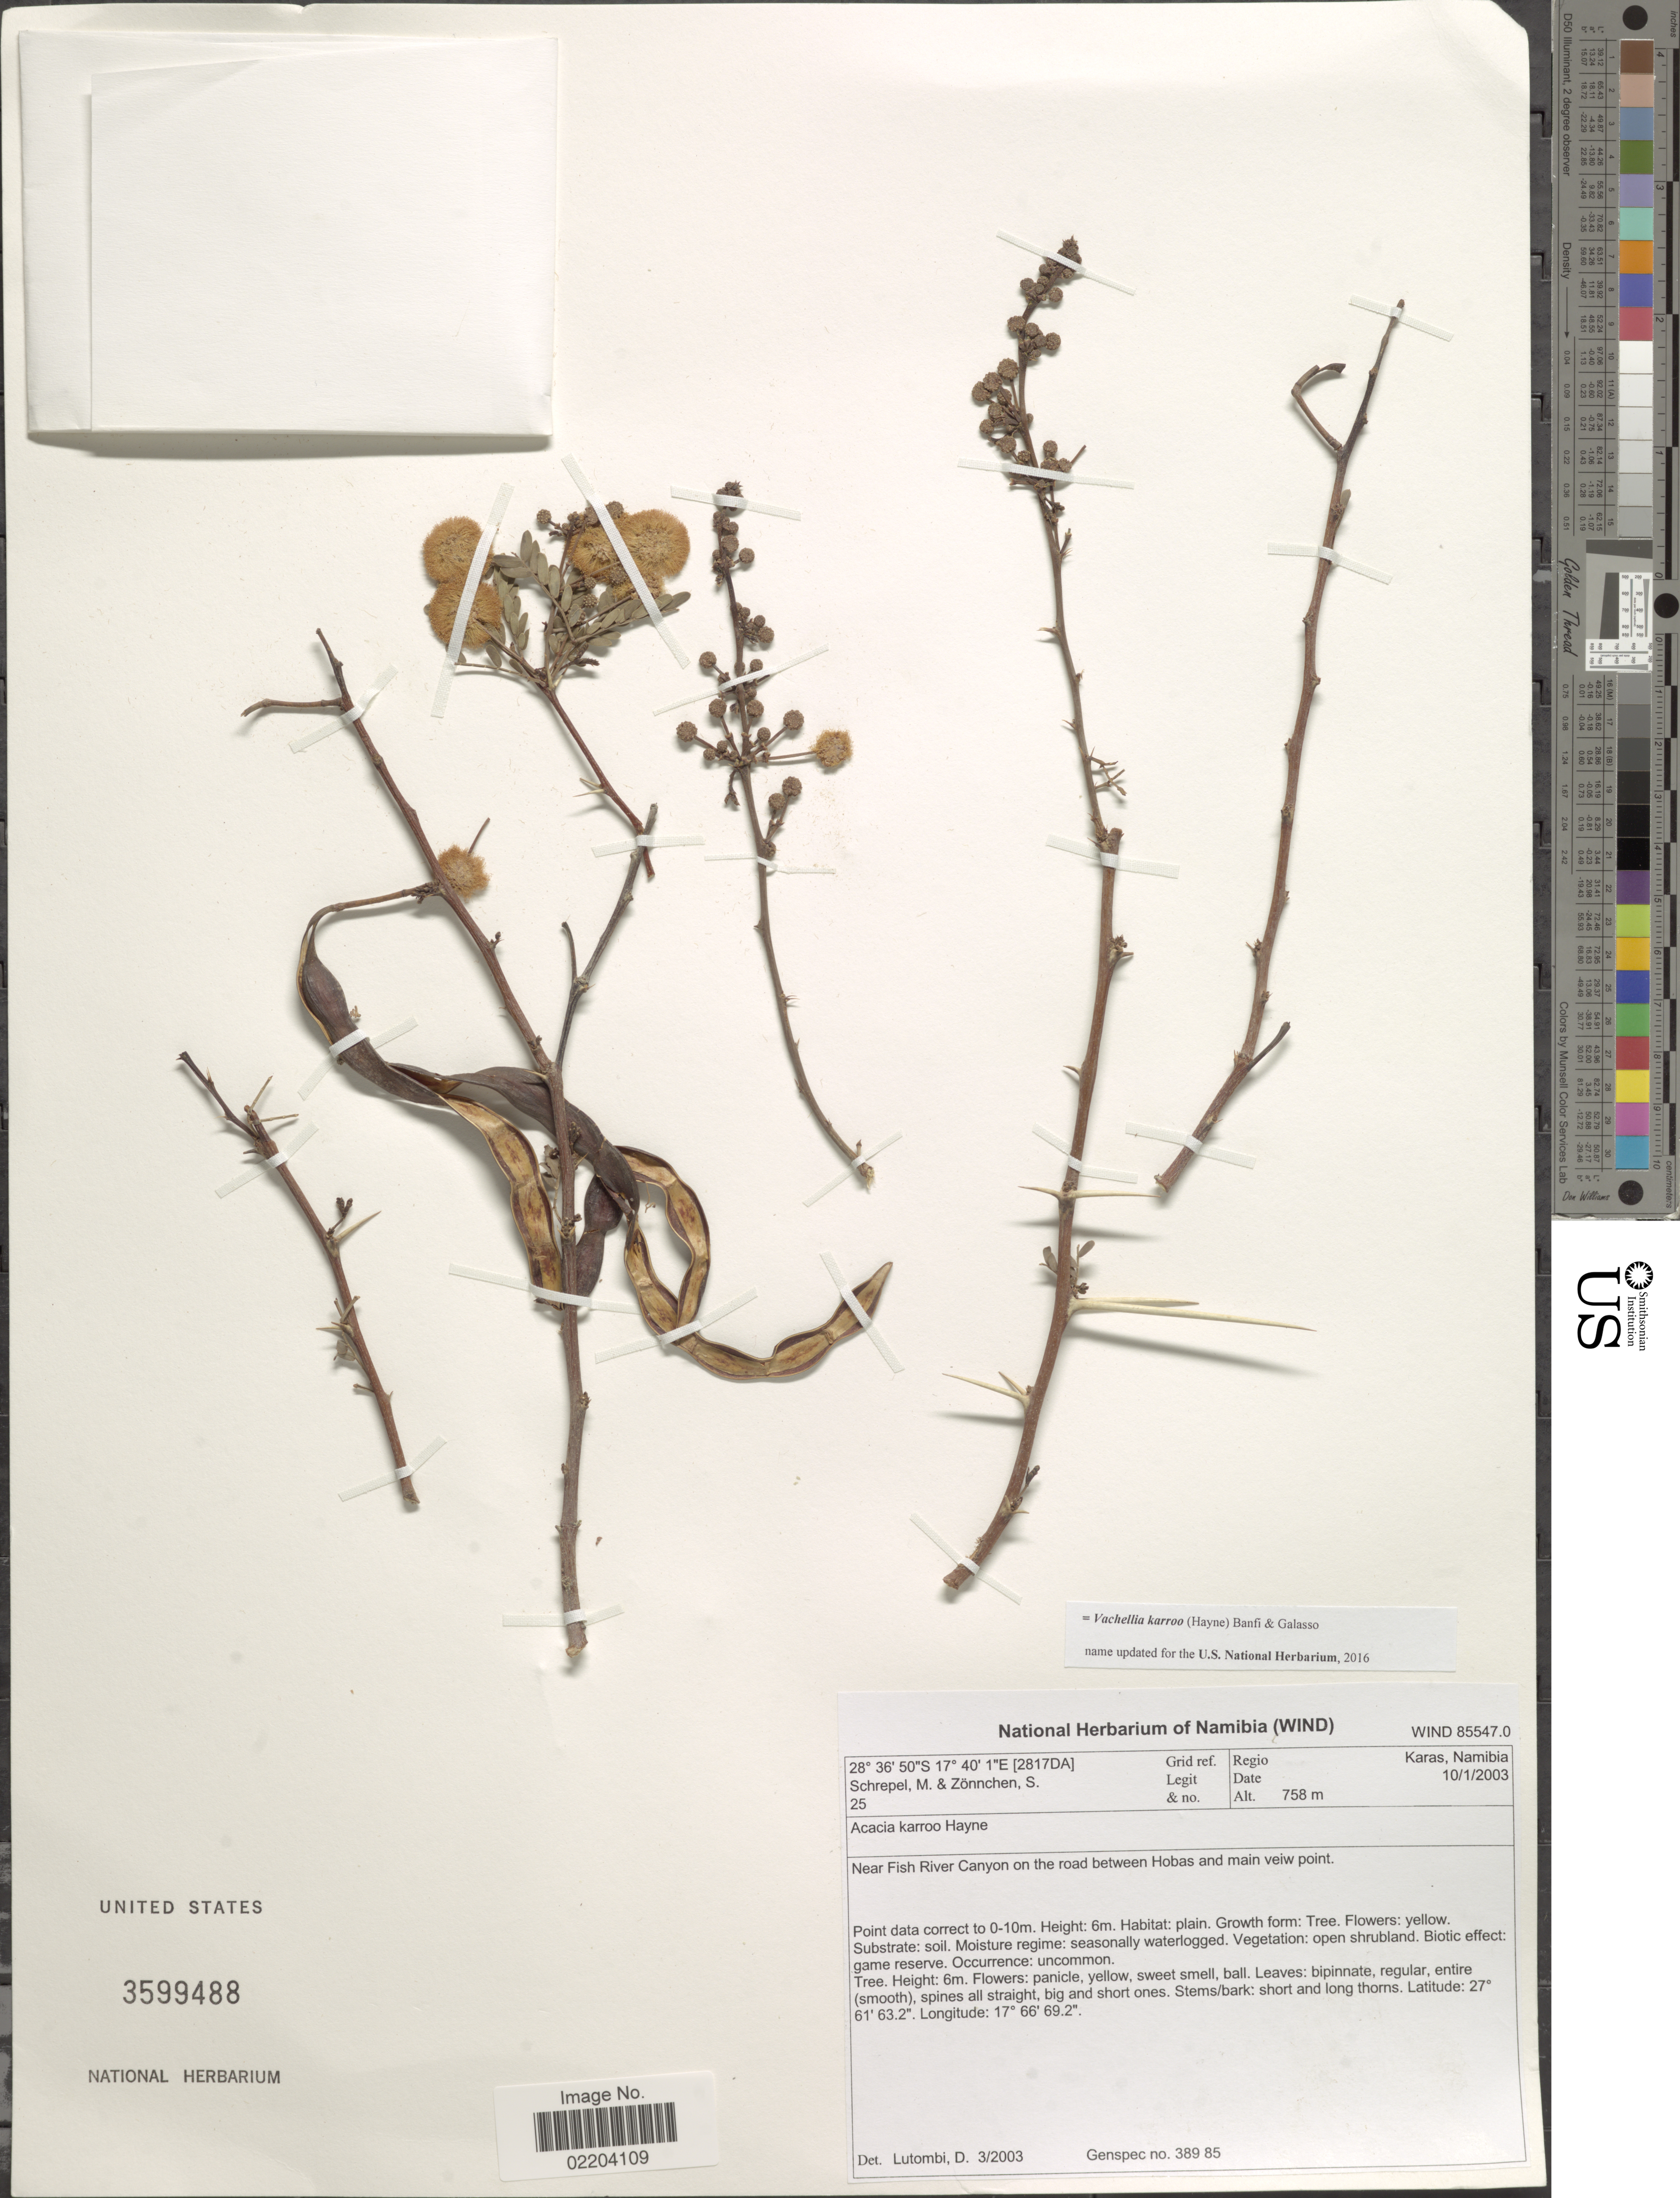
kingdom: Plantae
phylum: Tracheophyta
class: Magnoliopsida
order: Fabales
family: Fabaceae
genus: Vachellia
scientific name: Vachellia karroo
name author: (Hayne) Banfi & Galasso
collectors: M. Schrepel & S. Zonnchen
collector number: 25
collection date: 2003-01-10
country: Namibia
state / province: Karas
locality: Regio Karas, Namibia. Near Fish River Canyon on the road between Hobas and main view point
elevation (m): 758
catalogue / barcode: US 3599488